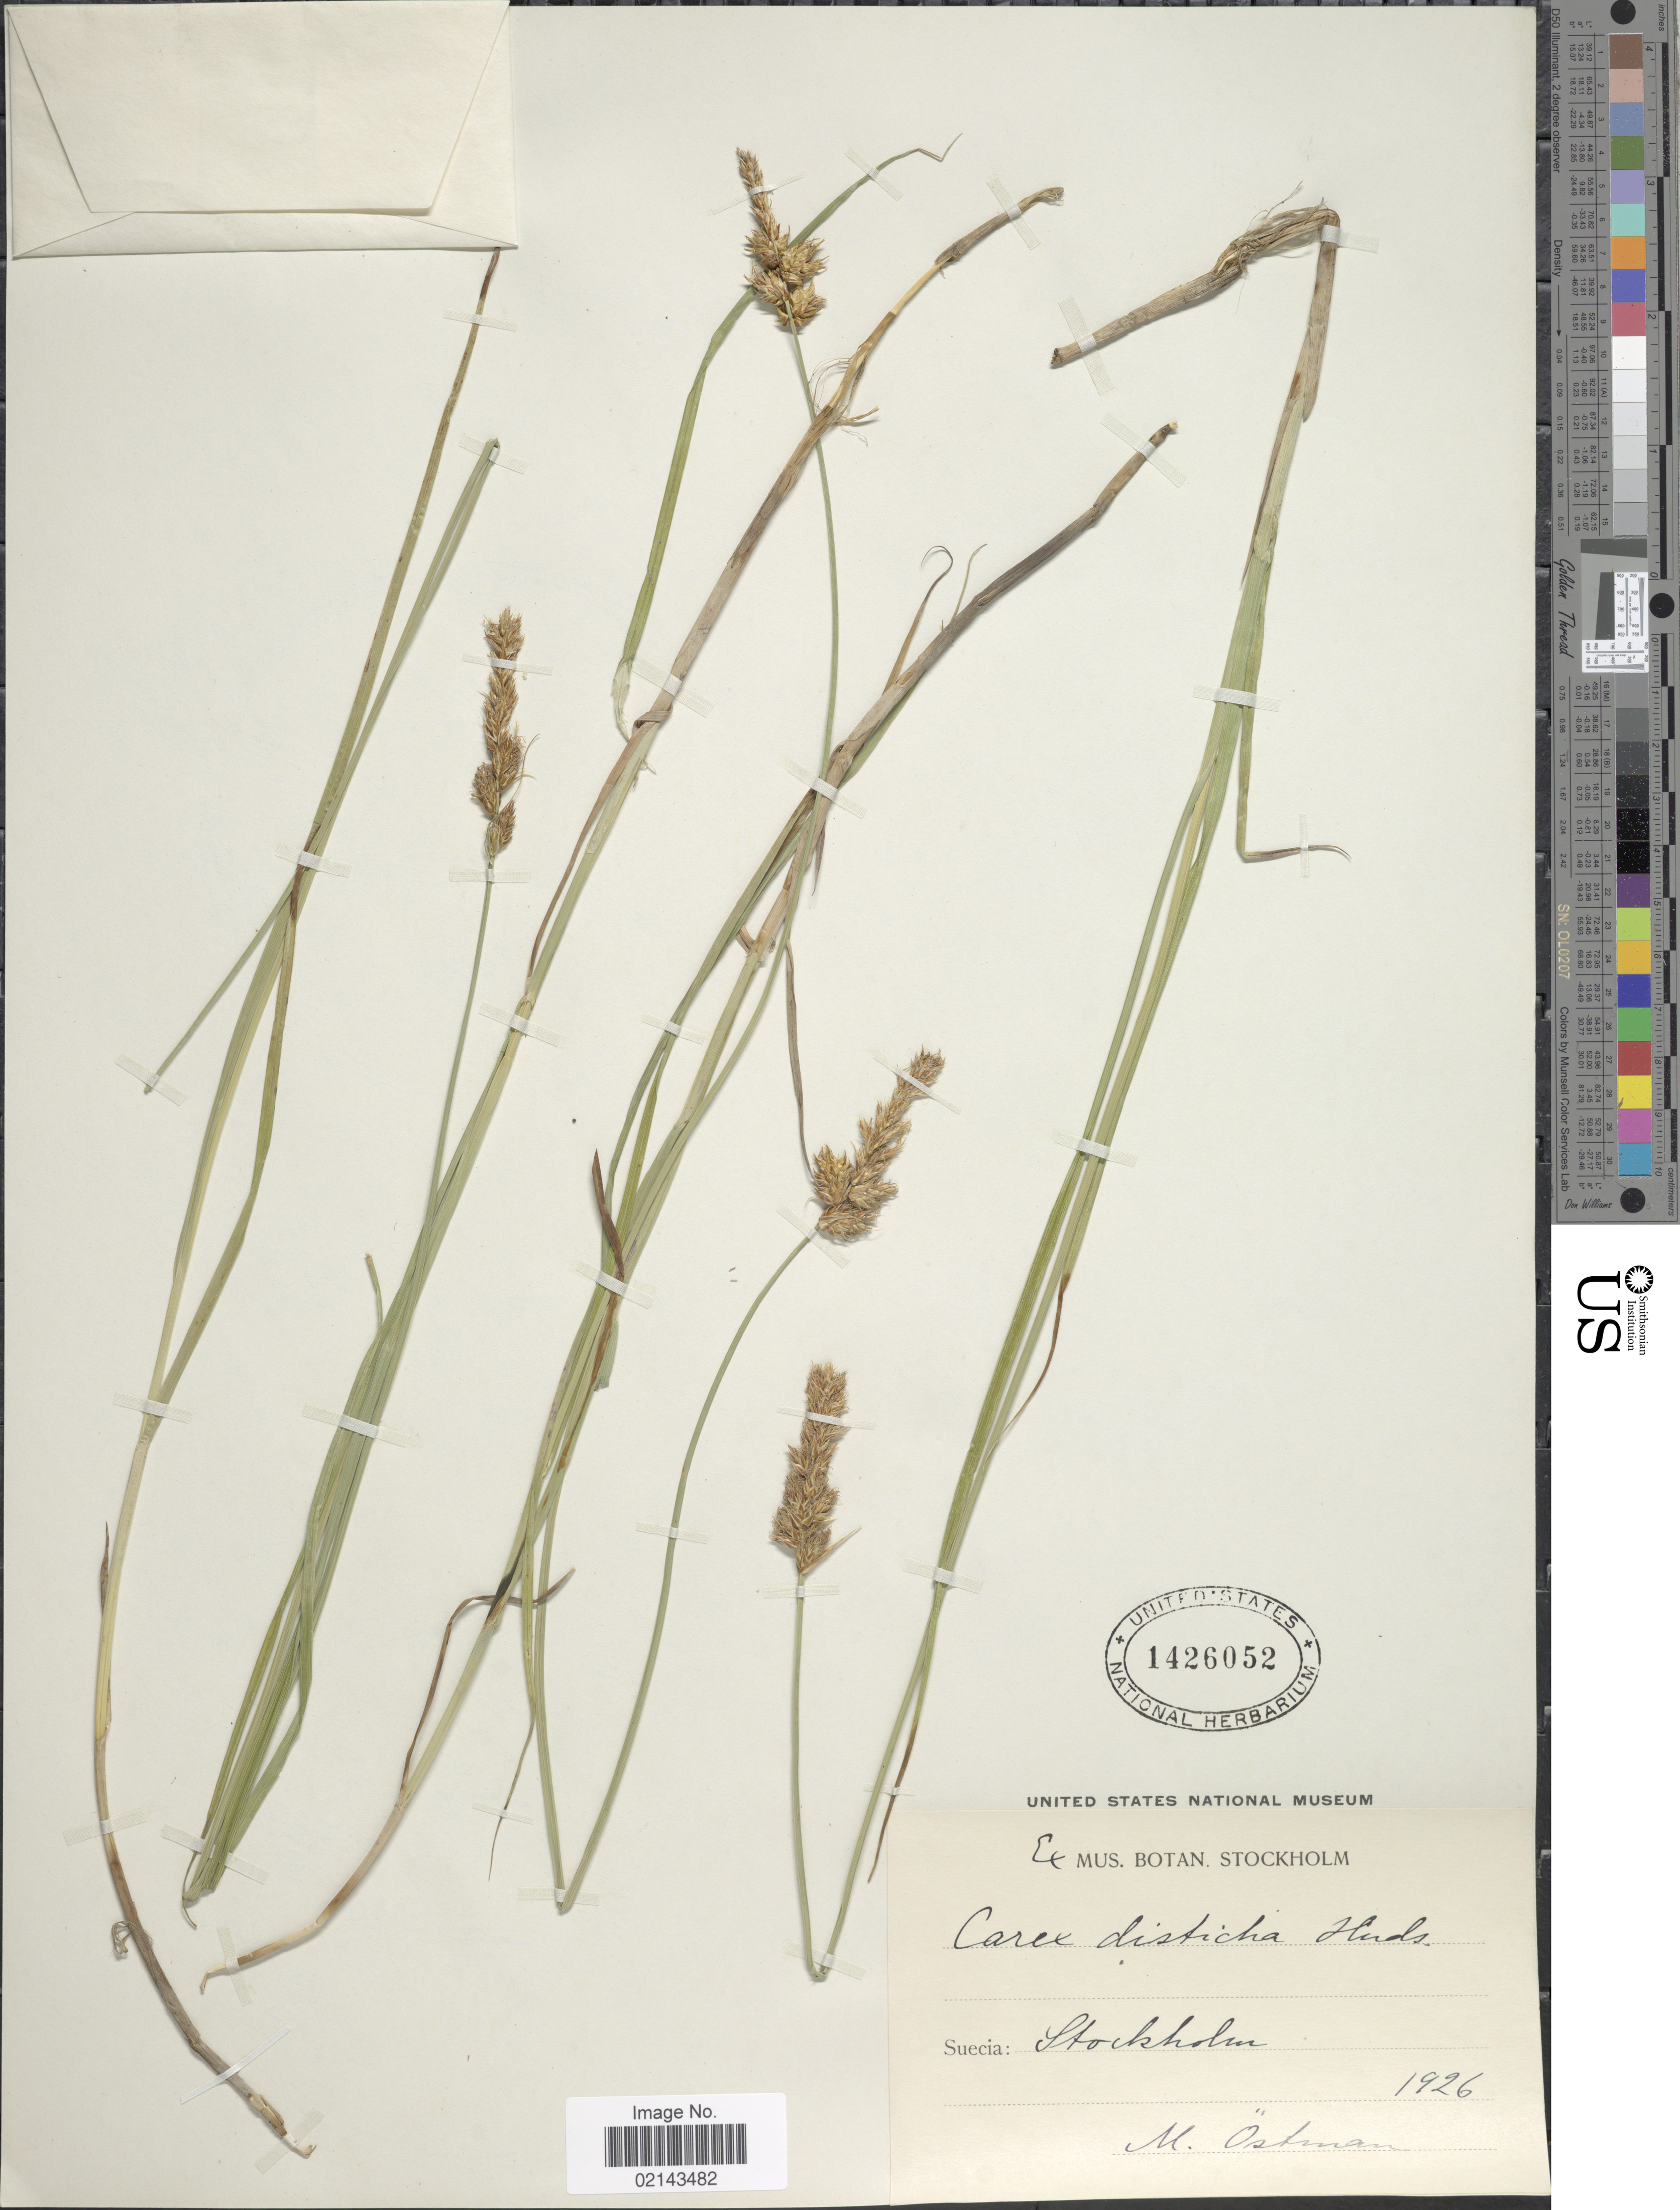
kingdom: Plantae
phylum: Tracheophyta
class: Liliopsida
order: Poales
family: Cyperaceae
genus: Carex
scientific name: Carex disticha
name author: Huds.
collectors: M. Ostman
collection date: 1926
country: Sweden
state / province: Stockholm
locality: Suecia: Stockholm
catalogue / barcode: US 1426052